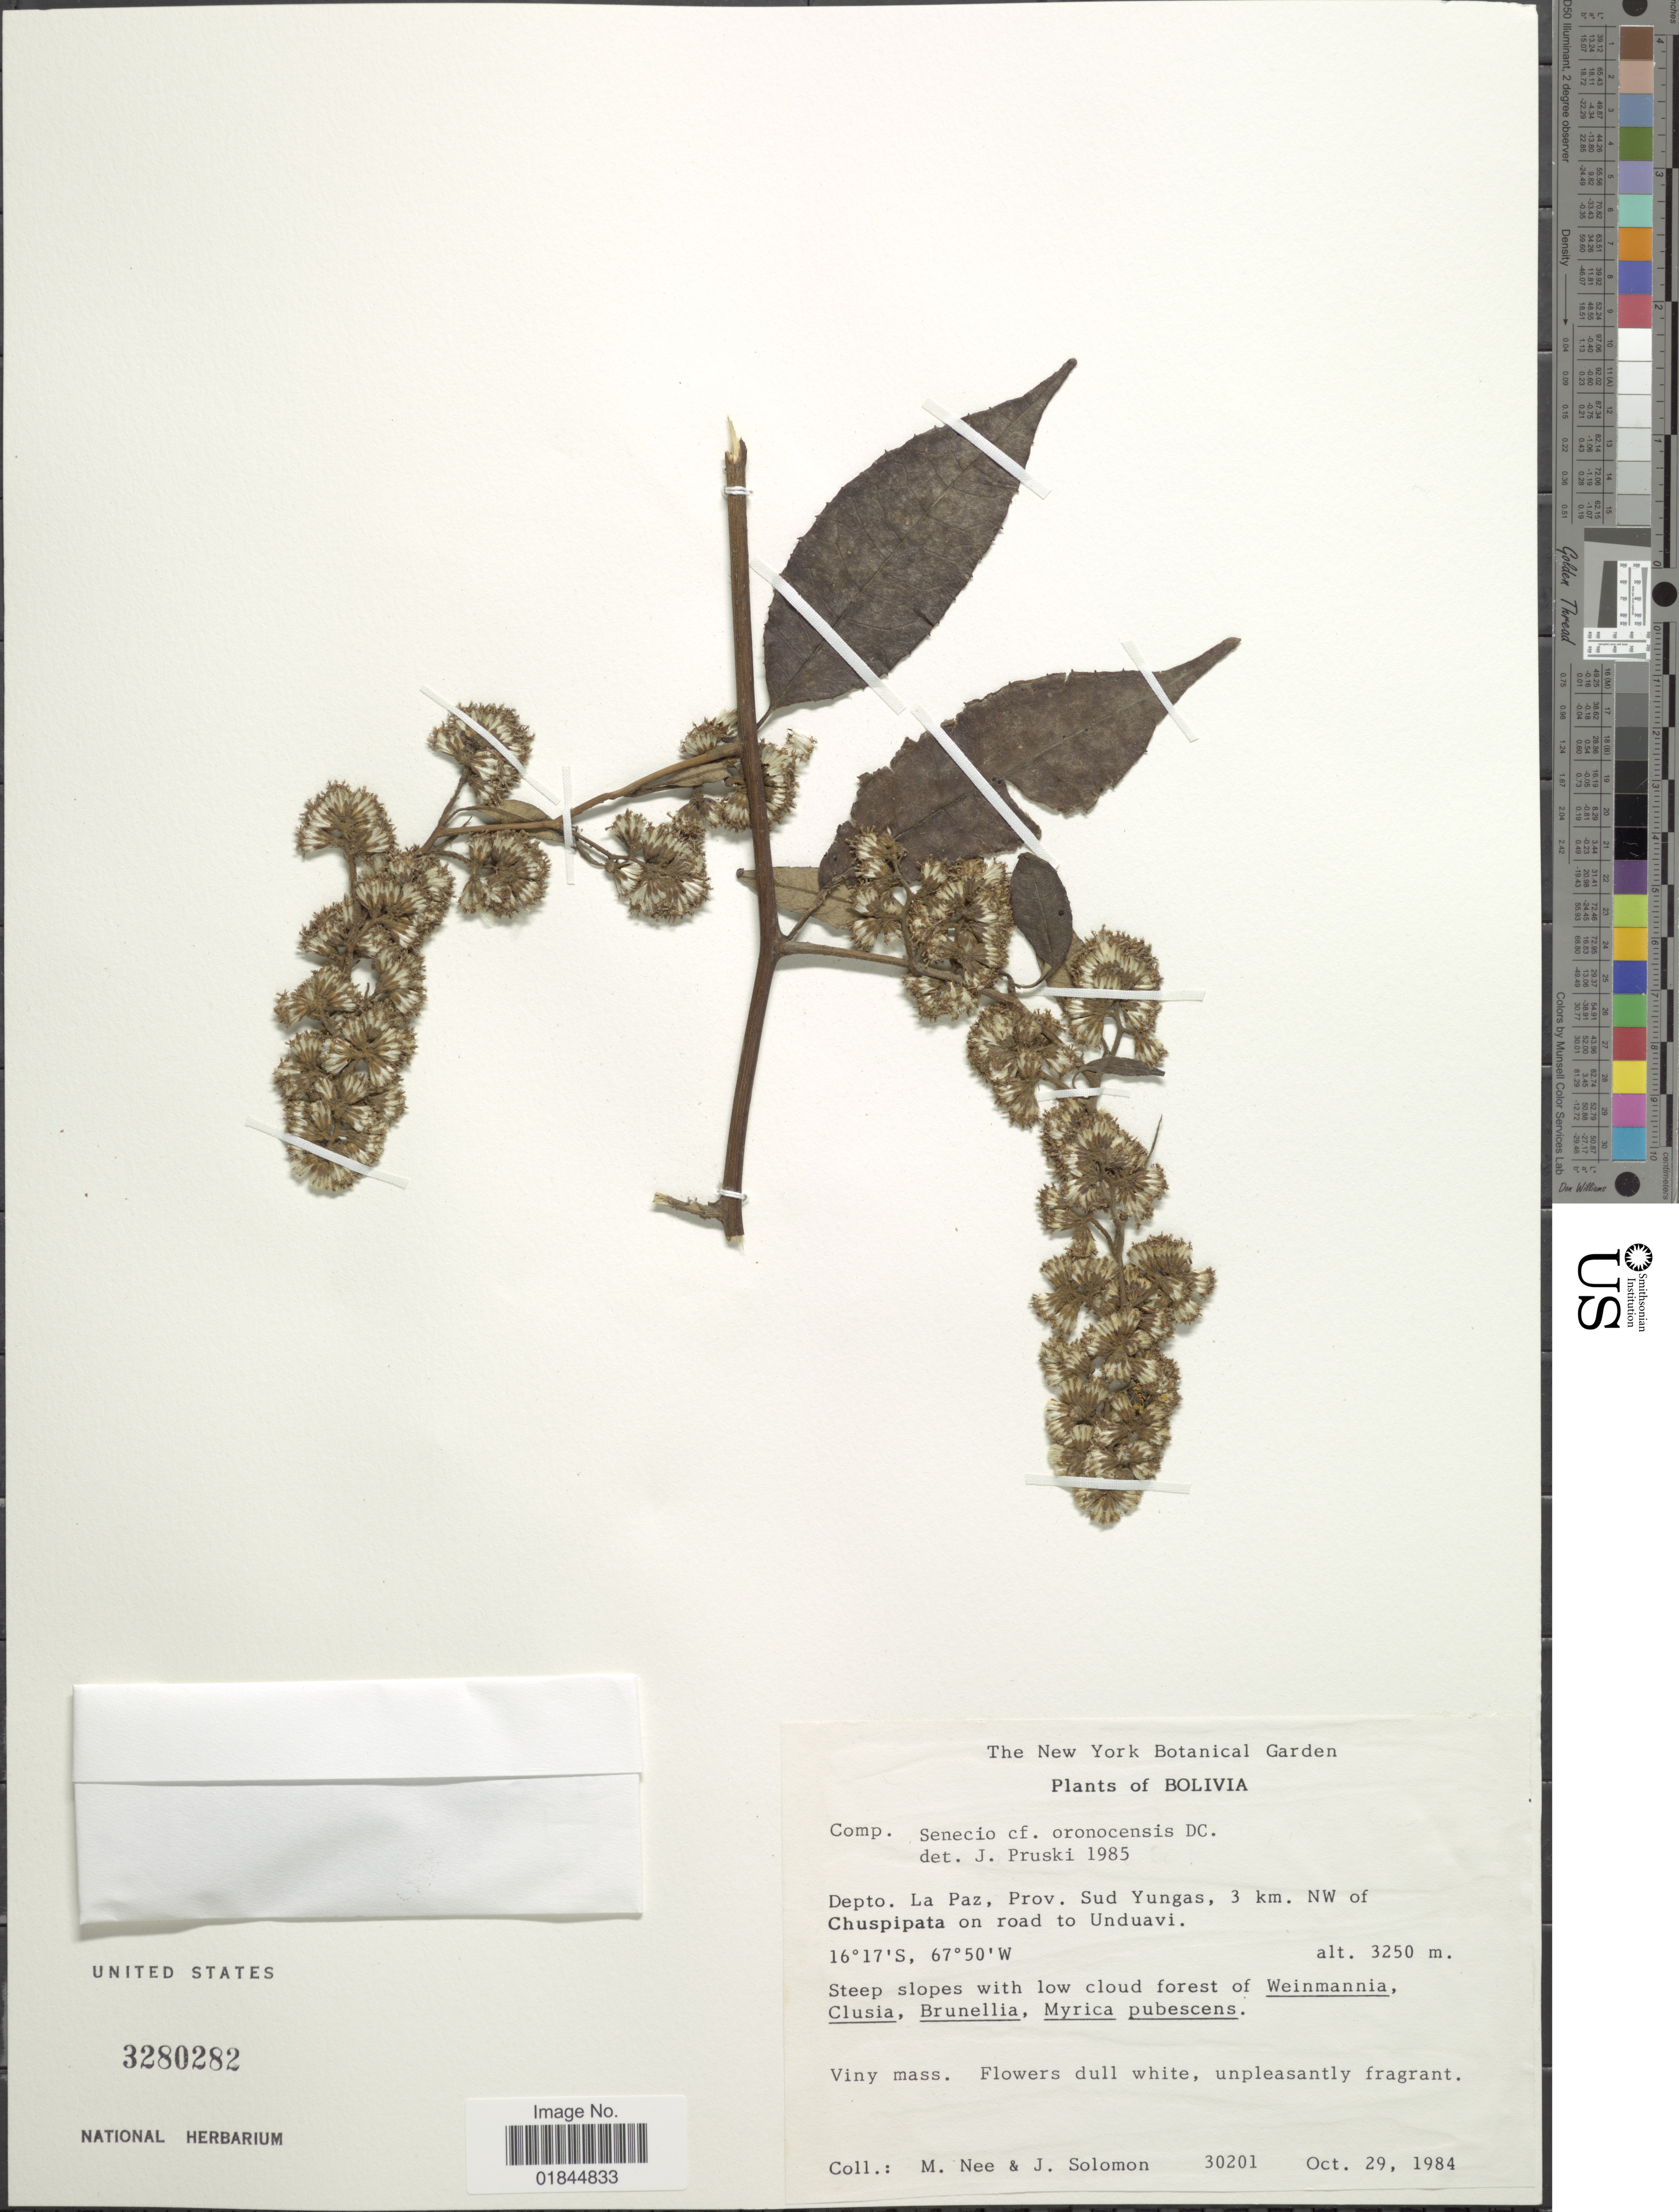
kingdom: Plantae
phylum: Tracheophyta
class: Magnoliopsida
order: Asterales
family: Asteraceae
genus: Pentacalia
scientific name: Pentacalia oronocensis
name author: (DC.) Cuatrec.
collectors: M. Nee & J. Solomon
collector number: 30201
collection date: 1984-10-29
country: Bolivia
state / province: La Paz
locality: Depto. La Paz, Pov. Sud Yungas, 3 km. NW of Chuspipata on road to Unduavi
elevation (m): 3250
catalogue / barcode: US 3280282